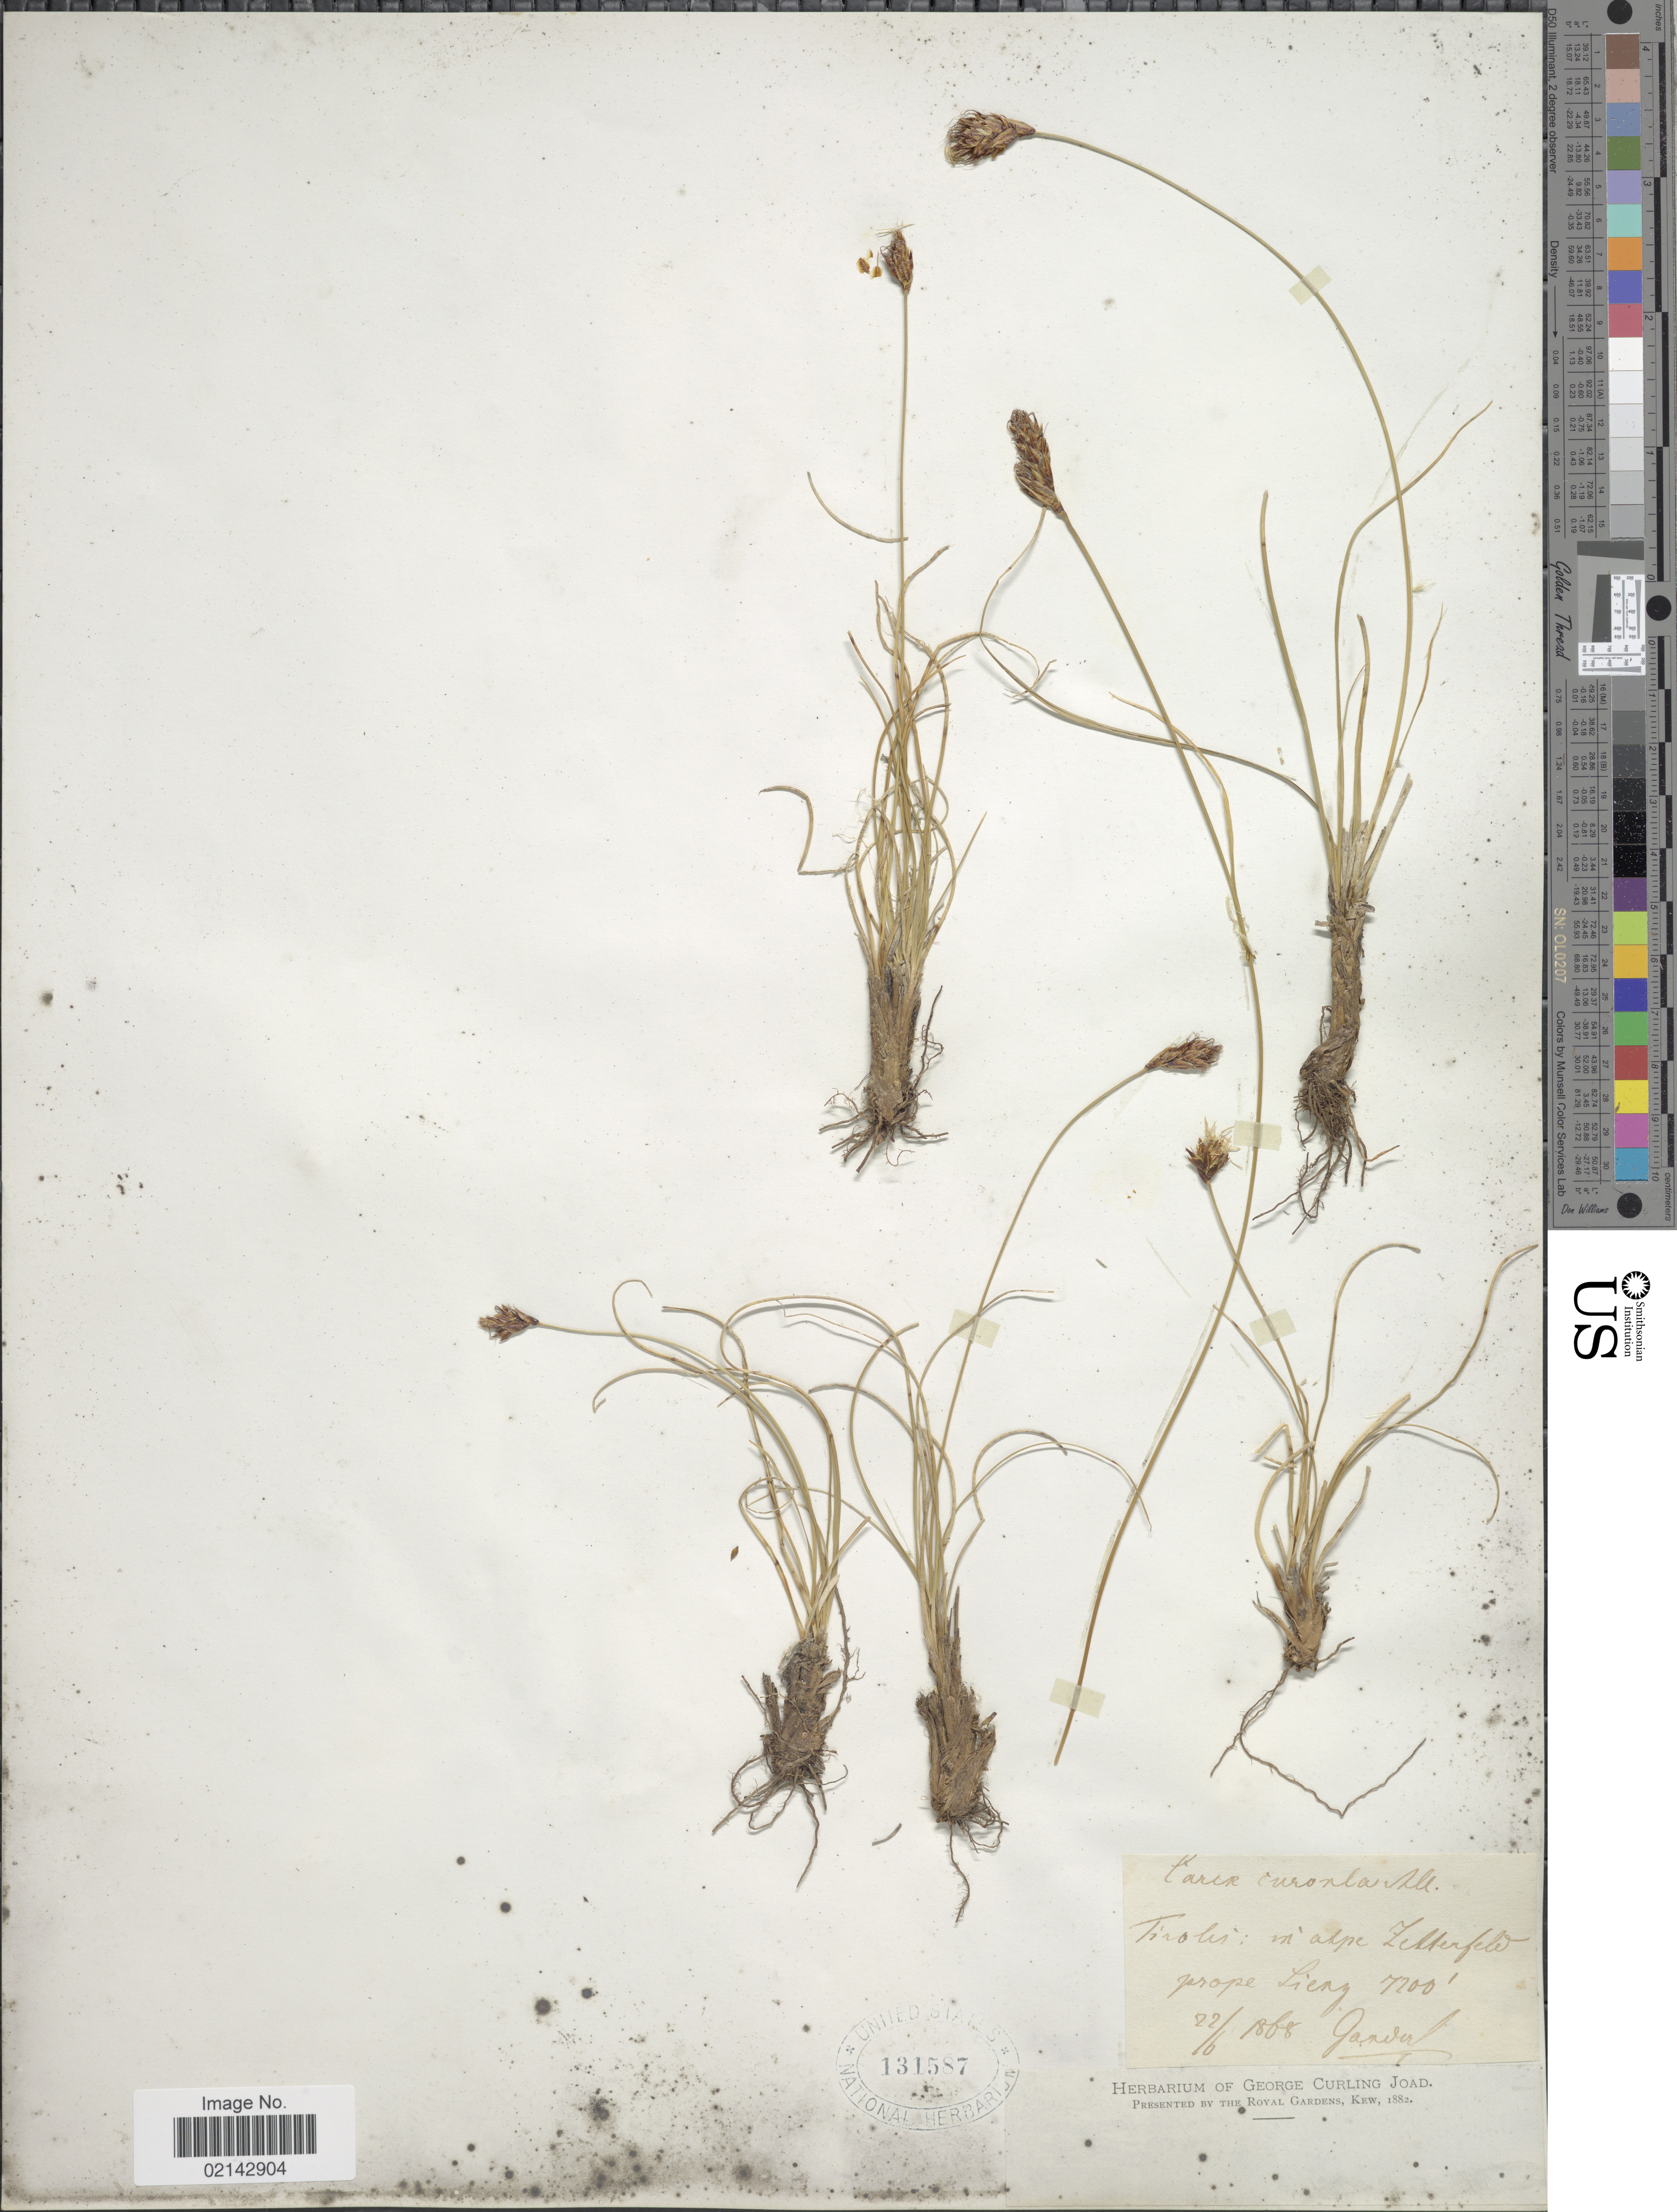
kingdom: Plantae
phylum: Tracheophyta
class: Liliopsida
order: Poales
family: Cyperaceae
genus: Carex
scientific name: Carex curvula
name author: All.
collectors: -- Gander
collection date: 1868-06-22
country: Austria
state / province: Tirol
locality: Tirolis: in alpe Zellerfeld prope Lienz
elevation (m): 2195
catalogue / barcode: US 131587